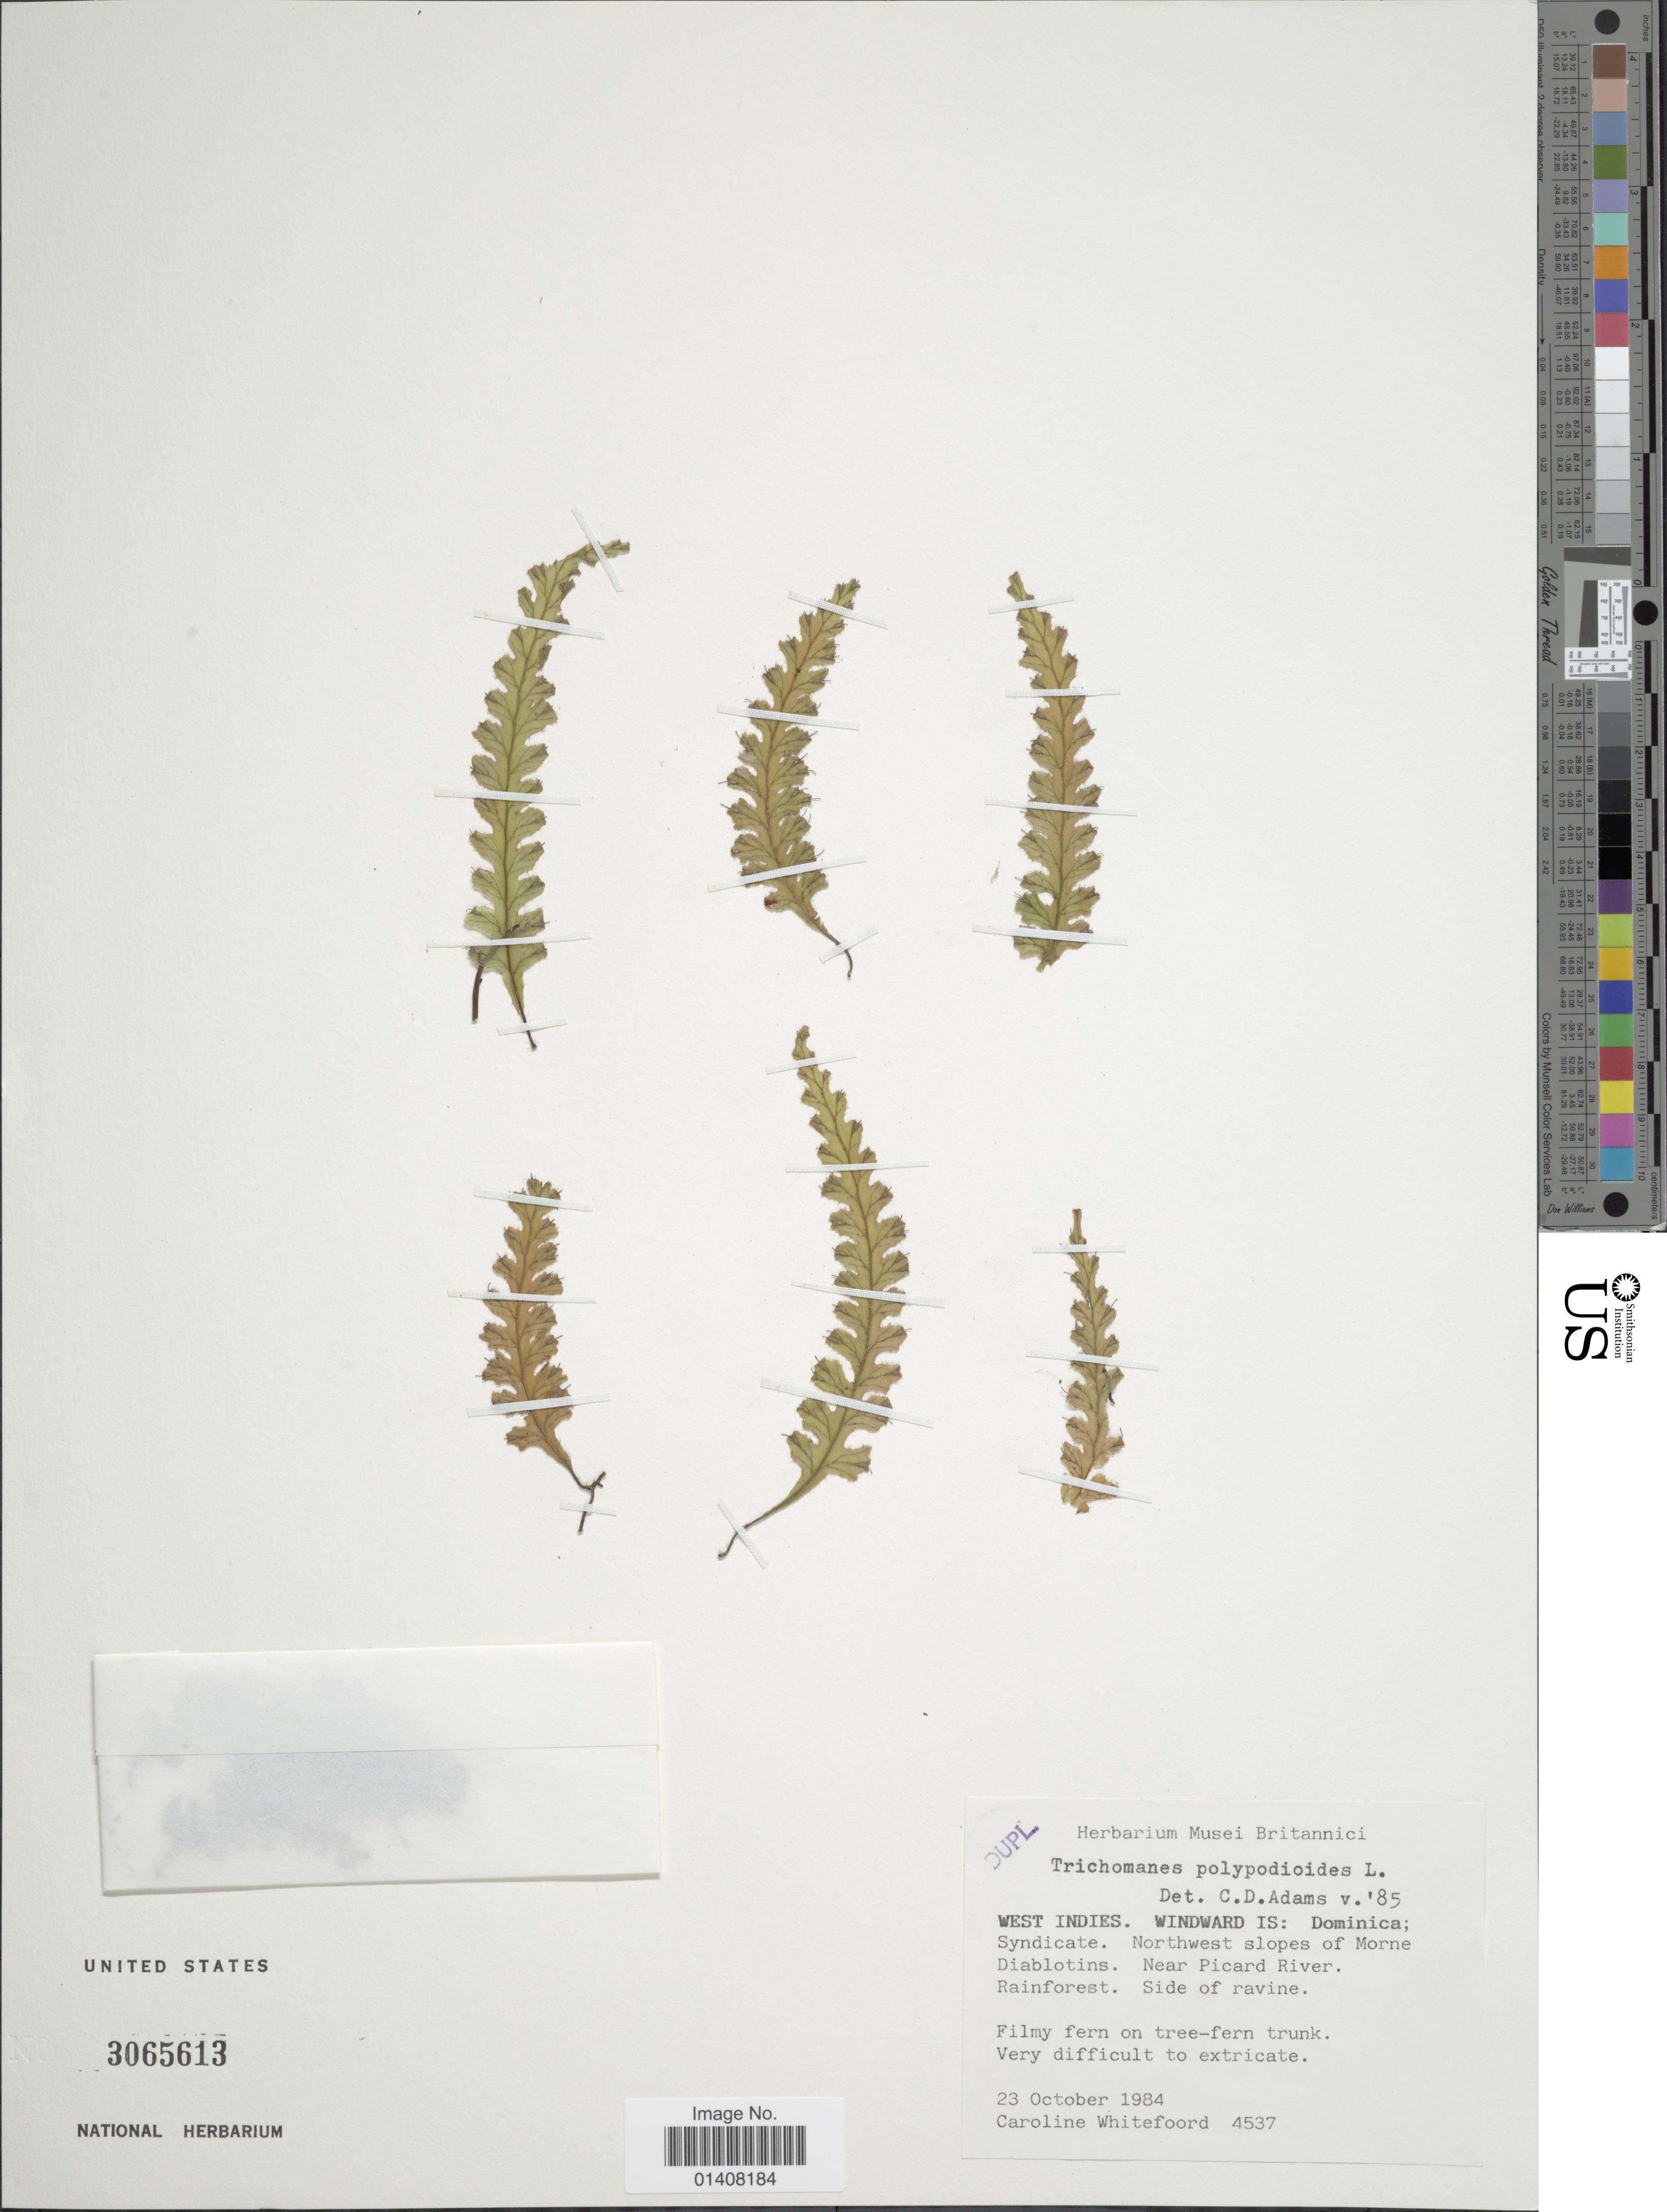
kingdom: Plantae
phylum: Tracheophyta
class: Polypodiopsida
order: Hymenophyllales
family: Hymenophyllaceae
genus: Trichomanes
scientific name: Trichomanes polypodioides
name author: L.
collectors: C. Whitefoord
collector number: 4537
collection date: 1984-10-23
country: Dominica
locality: West Indies, Windward Is: Dominica; Syndicate, Northwest slopes of Morne Diablotins, near Picard River, rainforest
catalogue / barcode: US 3065613